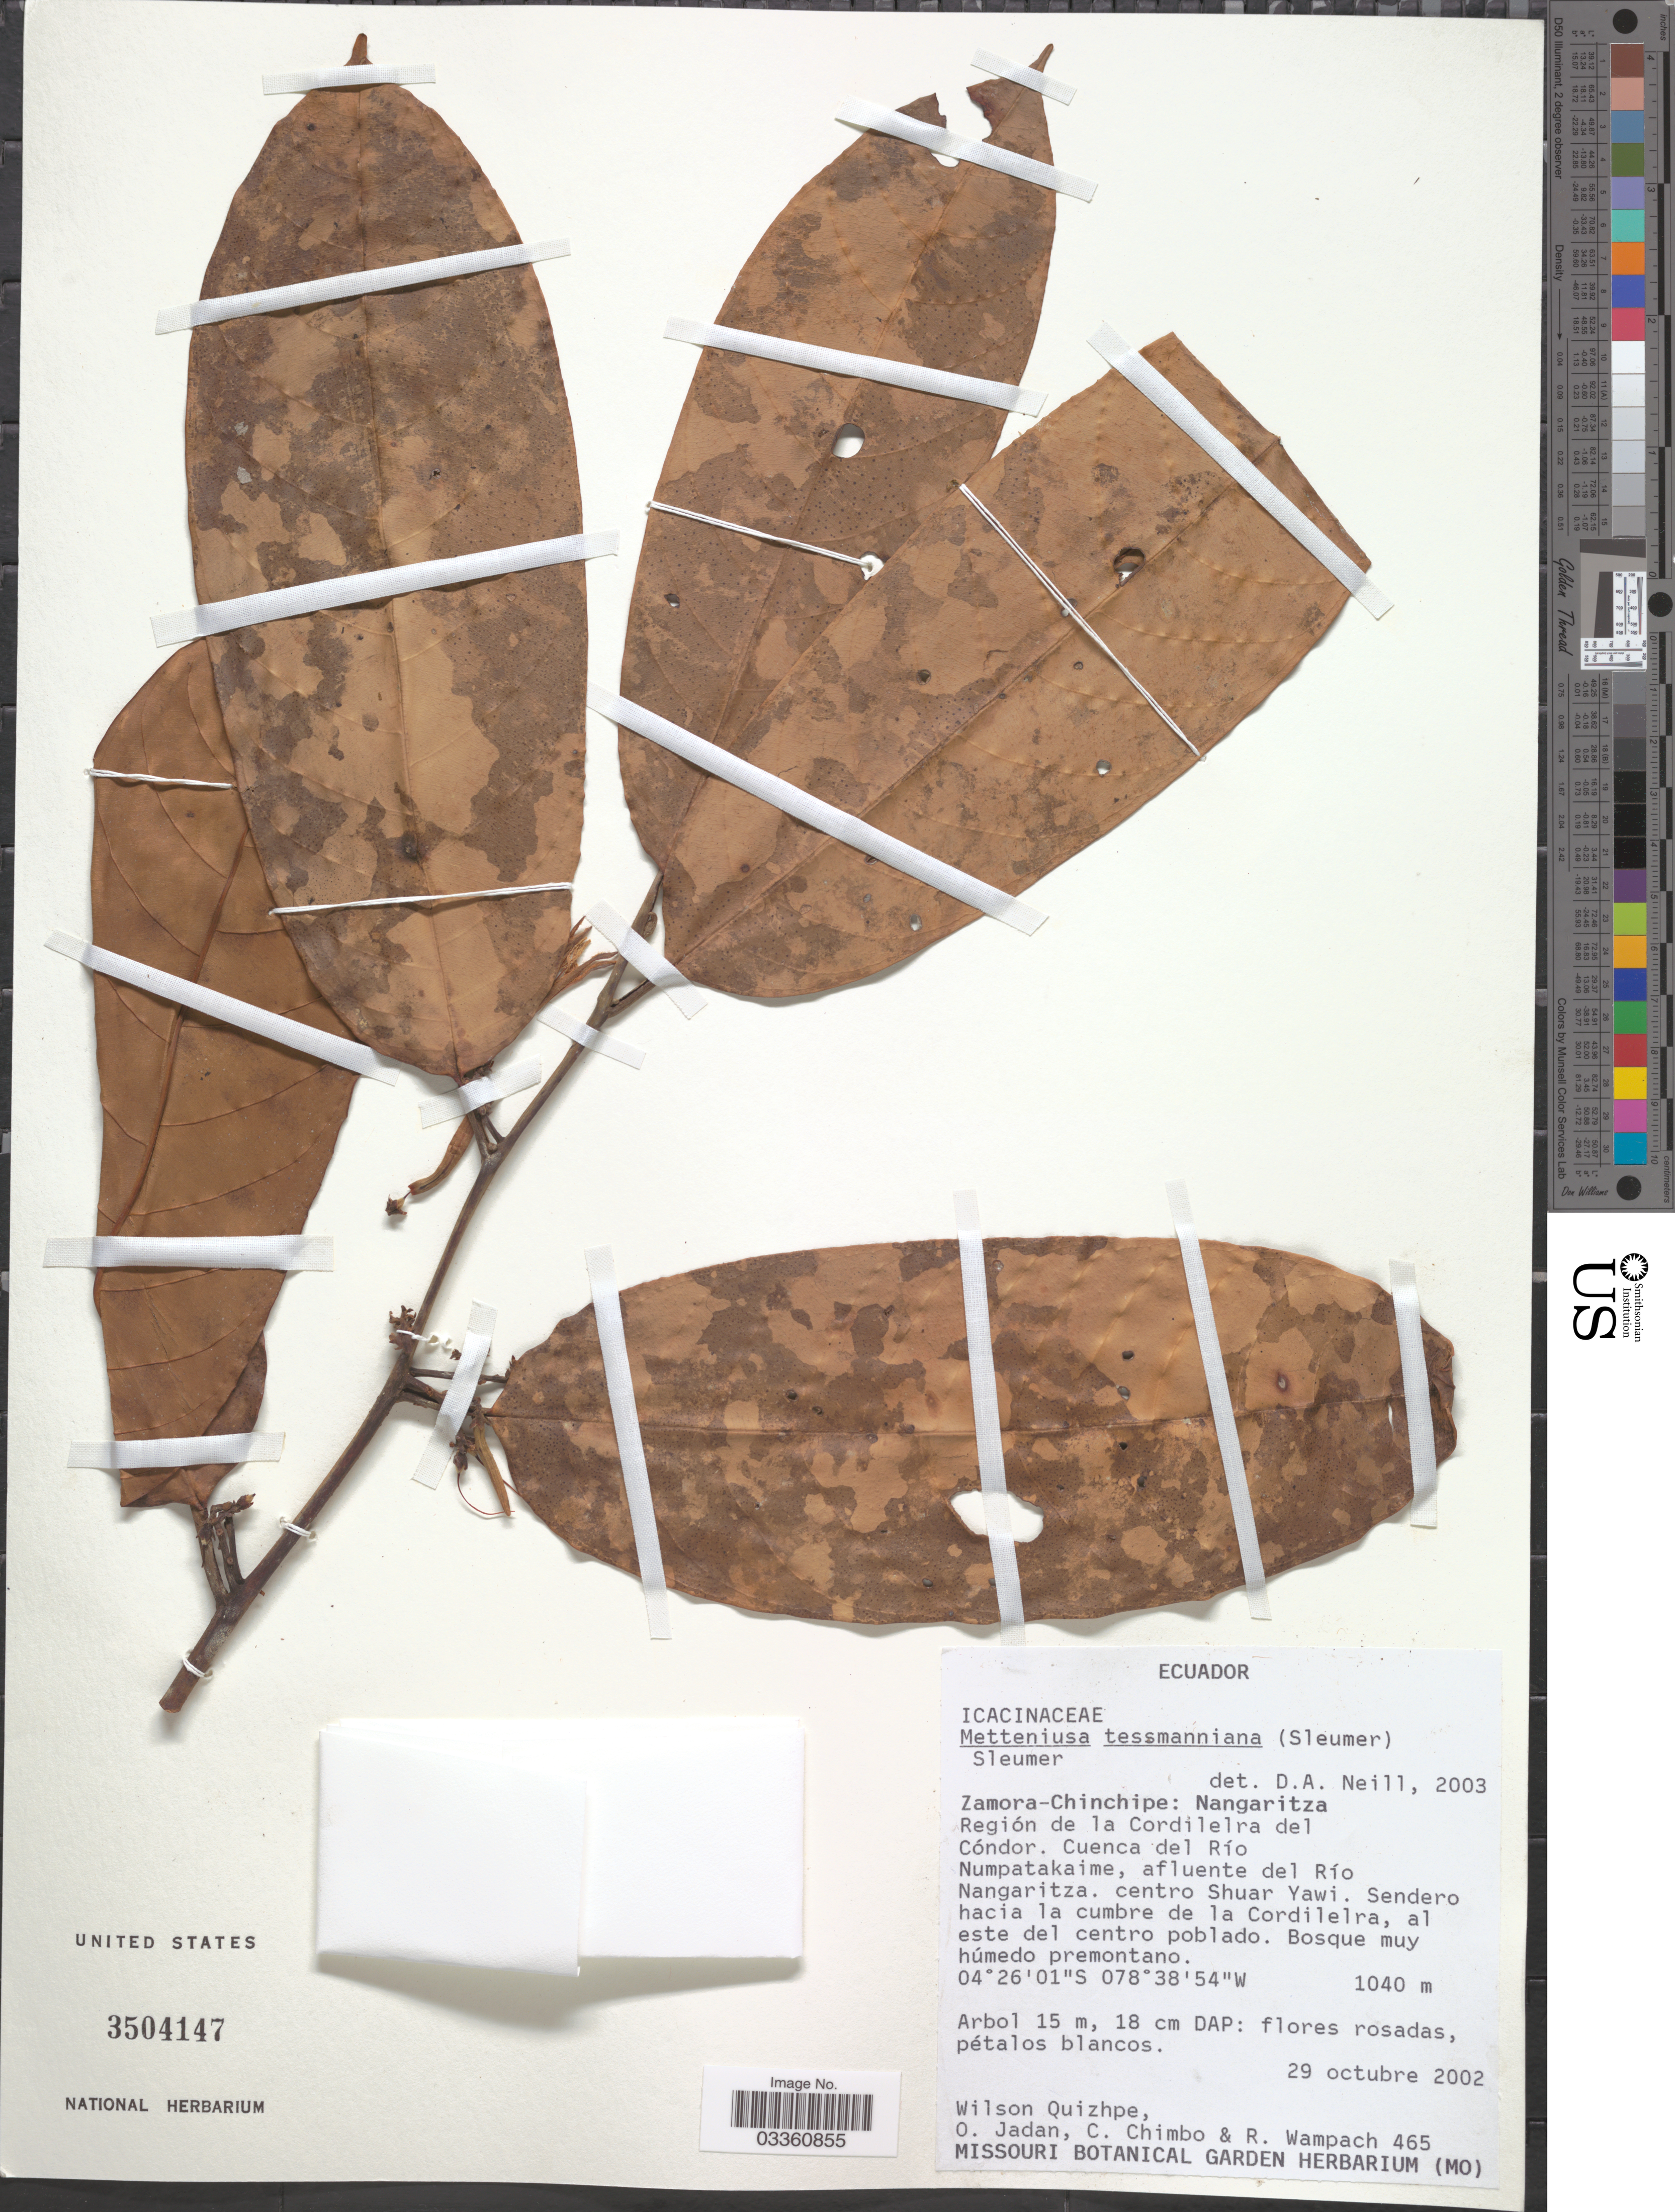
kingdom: Plantae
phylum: Tracheophyta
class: Magnoliopsida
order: Metteniusales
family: Metteniusaceae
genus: Metteniusa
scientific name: Metteniusa tessmanniana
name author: (Sleumer) Sleumer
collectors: W. Quizhpe, O. Jadan, C. Chimbo & R. Wampach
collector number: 465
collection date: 2002-10-29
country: Ecuador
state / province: Zamora-Chinchipe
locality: Nangaritza. Región de la Cordilelra del Cóndor. Cuenca del Río Numpatakaime, afluente del Río Nangaritza. centro Shuar Yawi. Sendero hacia la cumbre de la Cordilelra, al este del centro poblado.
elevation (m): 1040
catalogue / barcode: US 3504147